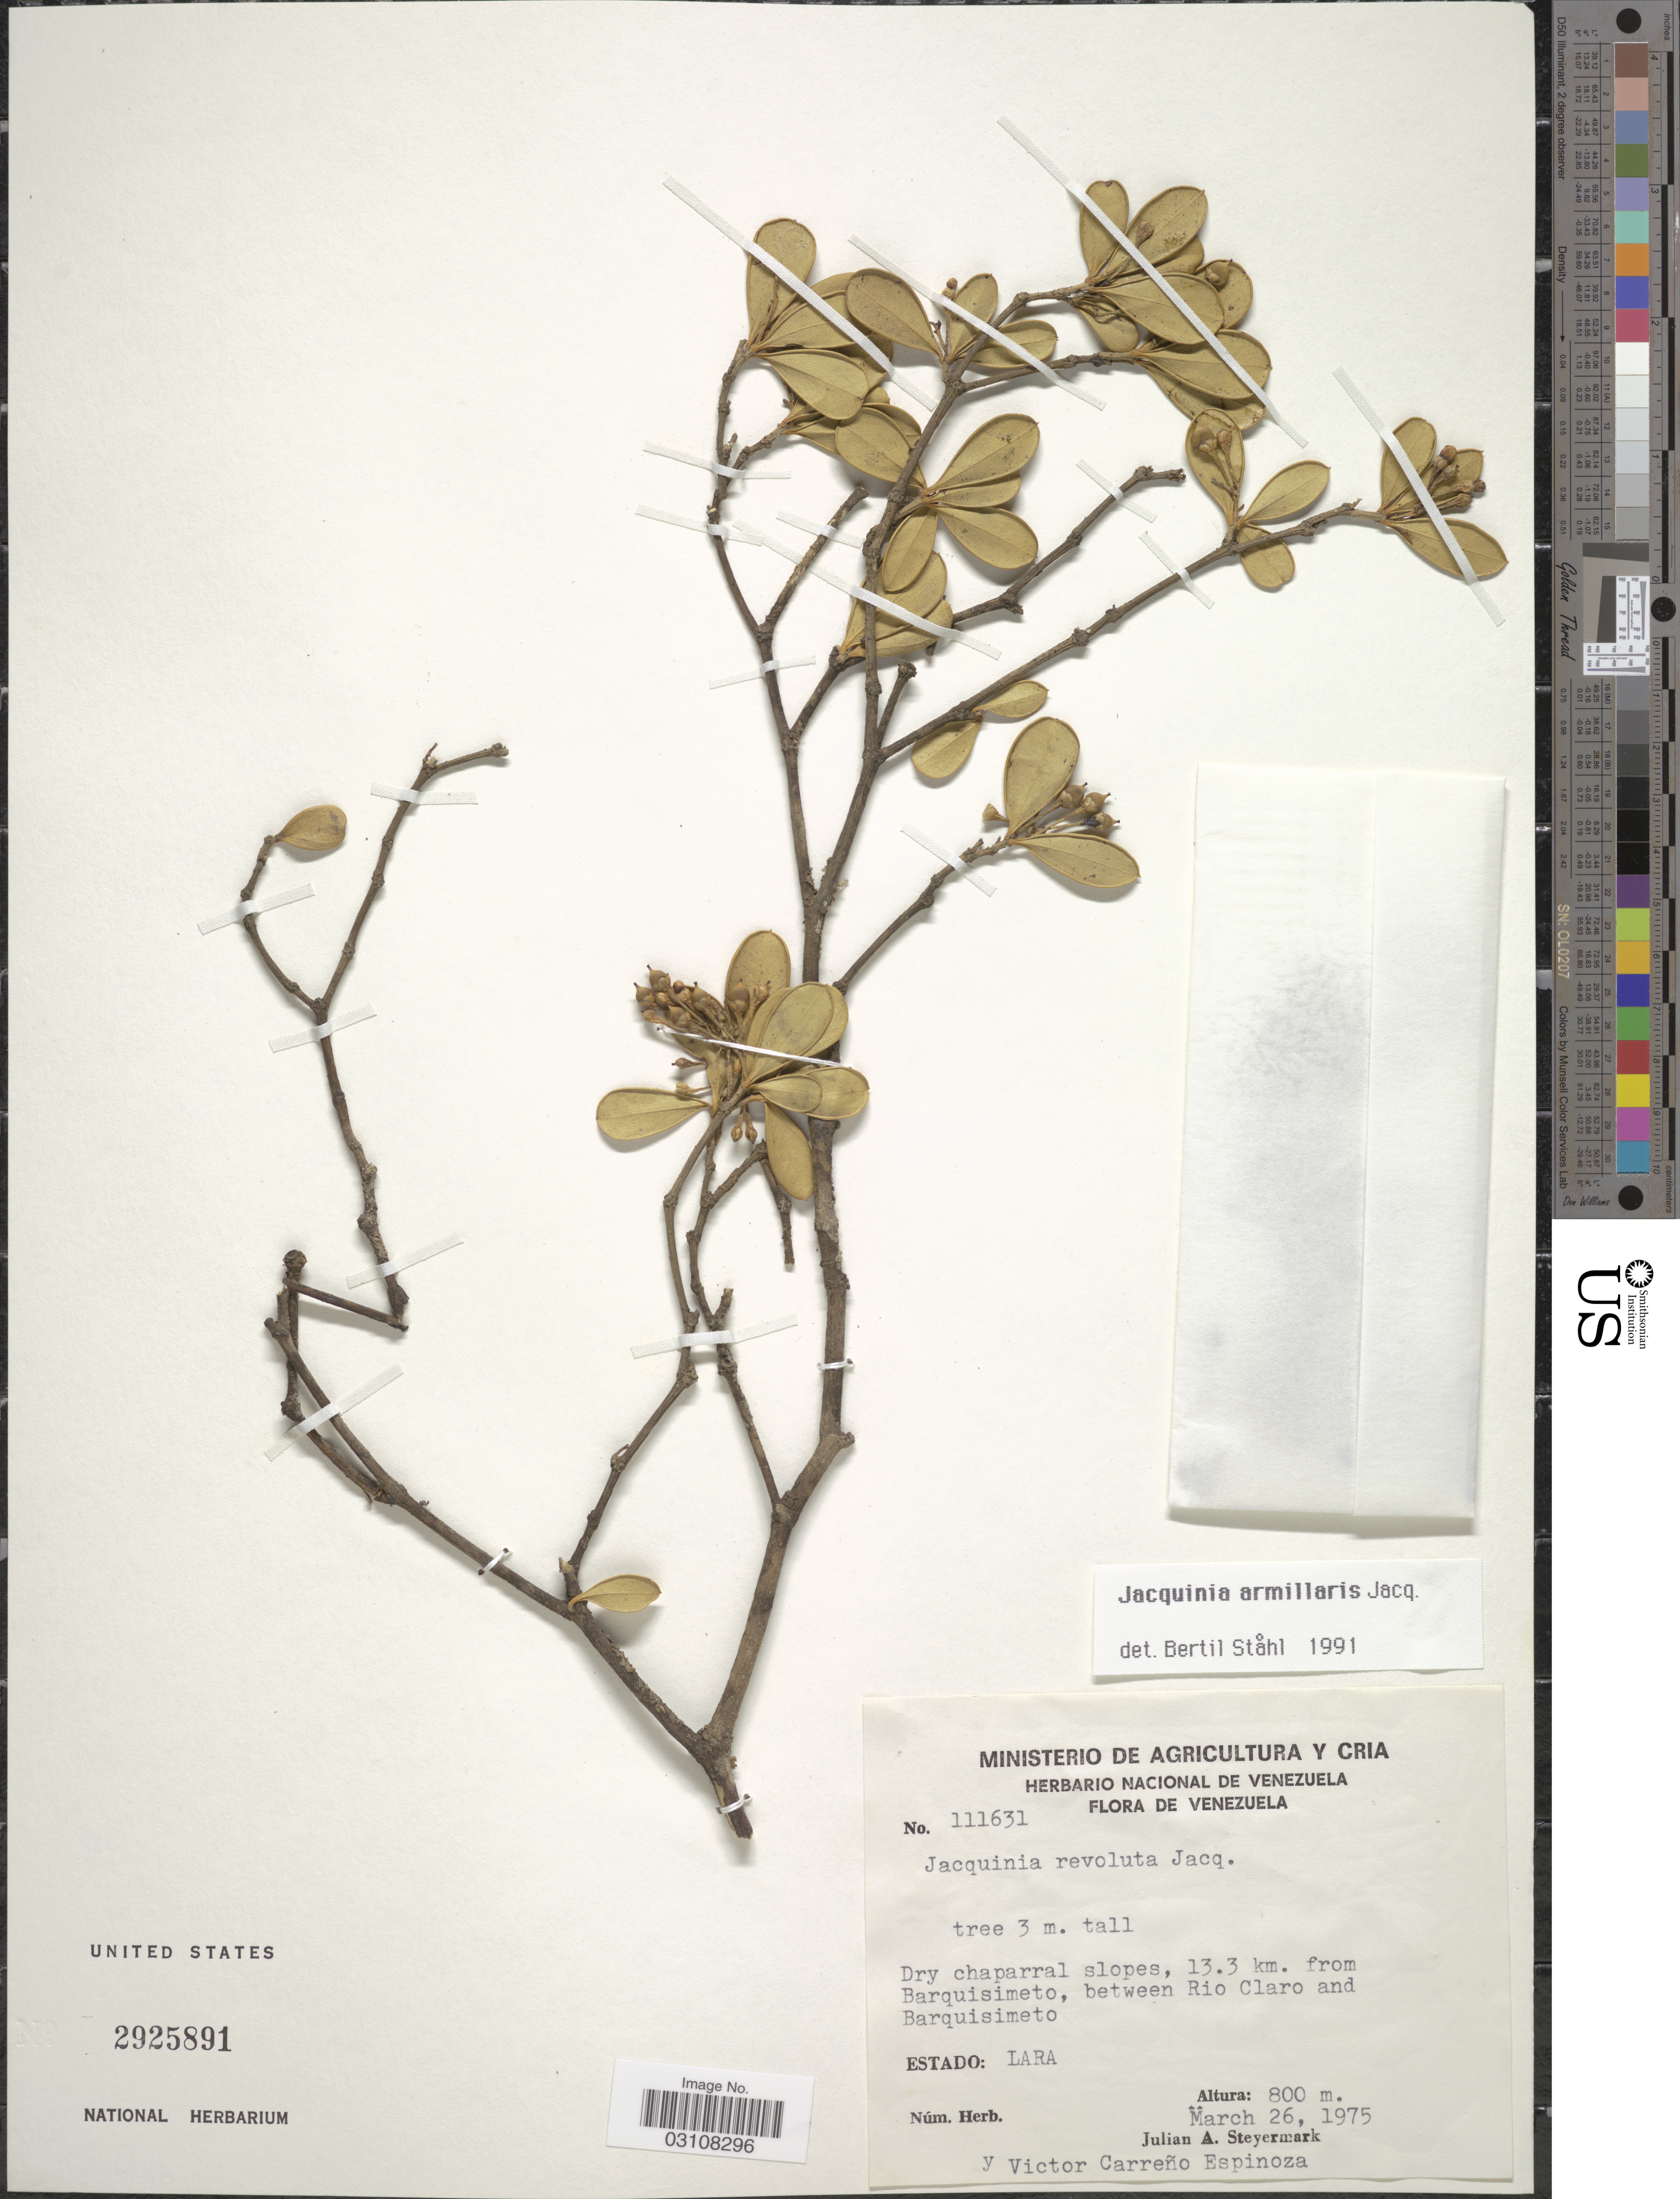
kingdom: Plantae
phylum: Tracheophyta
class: Magnoliopsida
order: Ericales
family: Primulaceae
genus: Jacquinia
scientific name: Jacquinia armillaris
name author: Jacq.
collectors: J. Steyermark & V. Espinoza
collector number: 11631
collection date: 1975-03-26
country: Venezuela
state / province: Lara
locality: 13.3 km. from Barquisimeto, between Rio Claro and Barquisimeto.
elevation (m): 800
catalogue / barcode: US 2925891